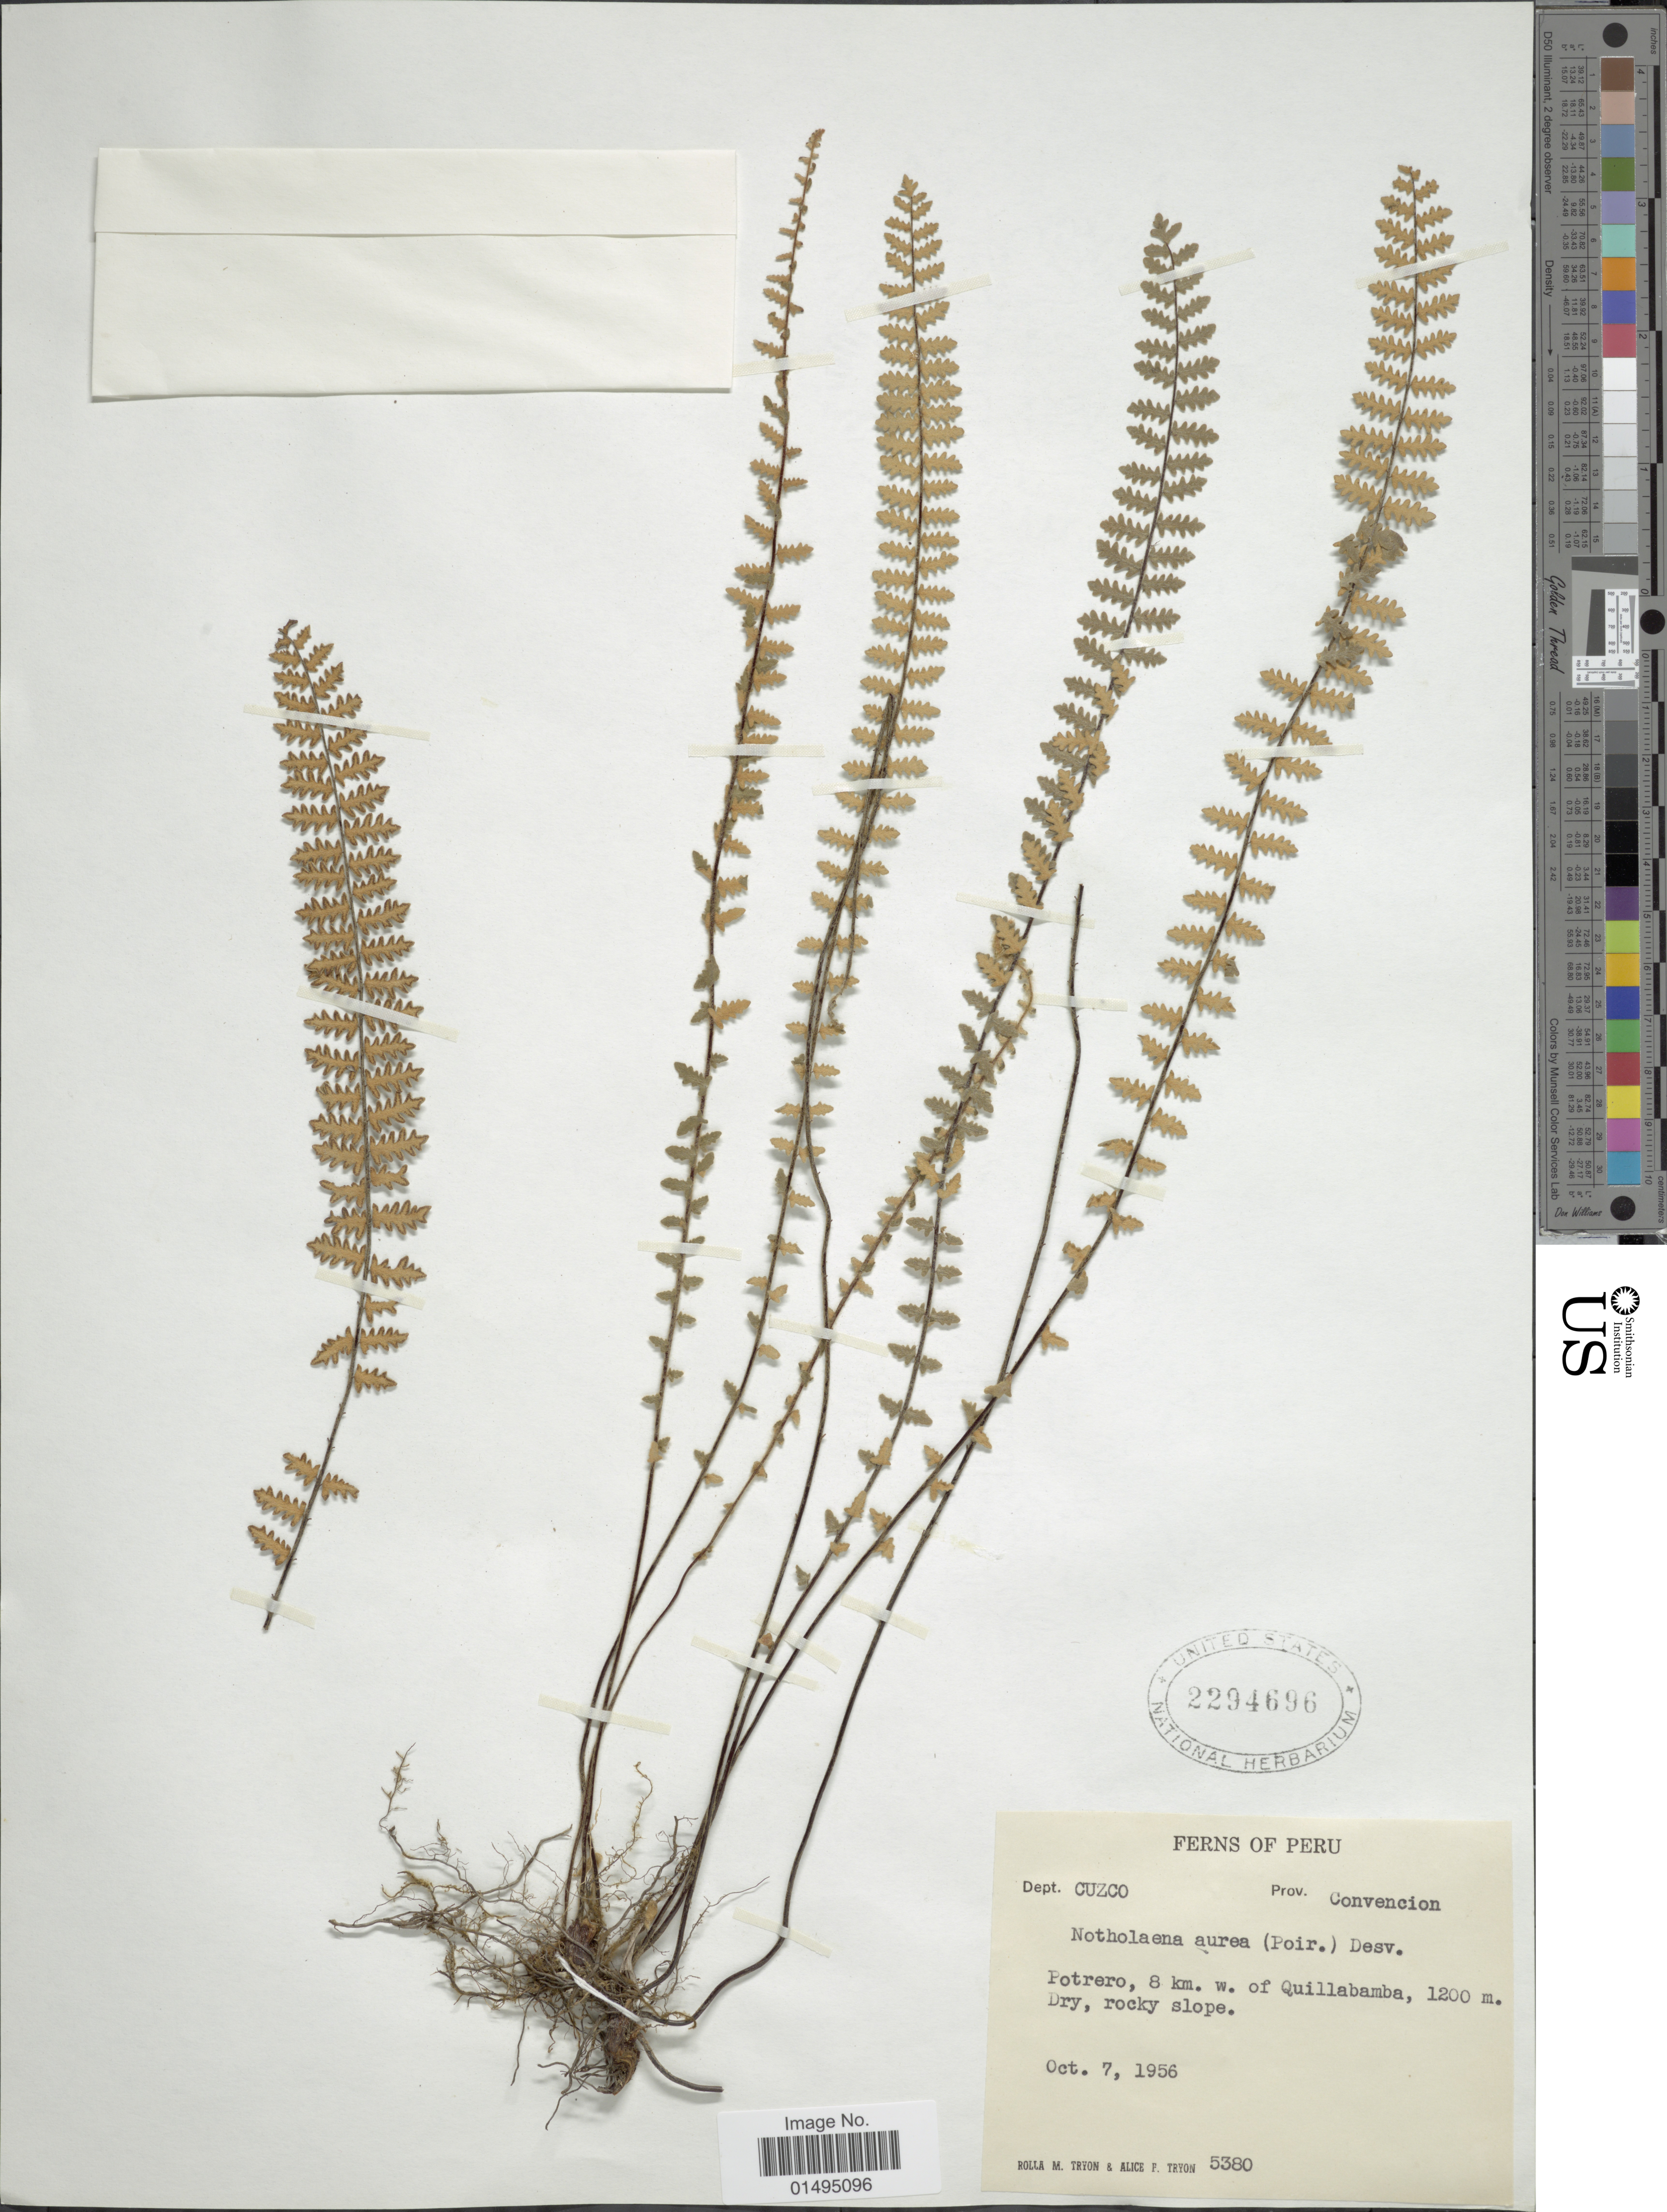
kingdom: Plantae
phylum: Tracheophyta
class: Polypodiopsida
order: Polypodiales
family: Pteridaceae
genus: Myriopteris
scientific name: Myriopteris aurea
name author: (Poir.) Grusz & Windham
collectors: R. M. Tryon & A. F. Tryon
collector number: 5380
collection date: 1956-10-07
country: Peru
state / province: Cusco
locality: Dept. Cuzco, Prov. Convencion, Potrero, 8 km. w. of Quillambamba, Dry, rocky slope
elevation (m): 1200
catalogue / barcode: US 2294696